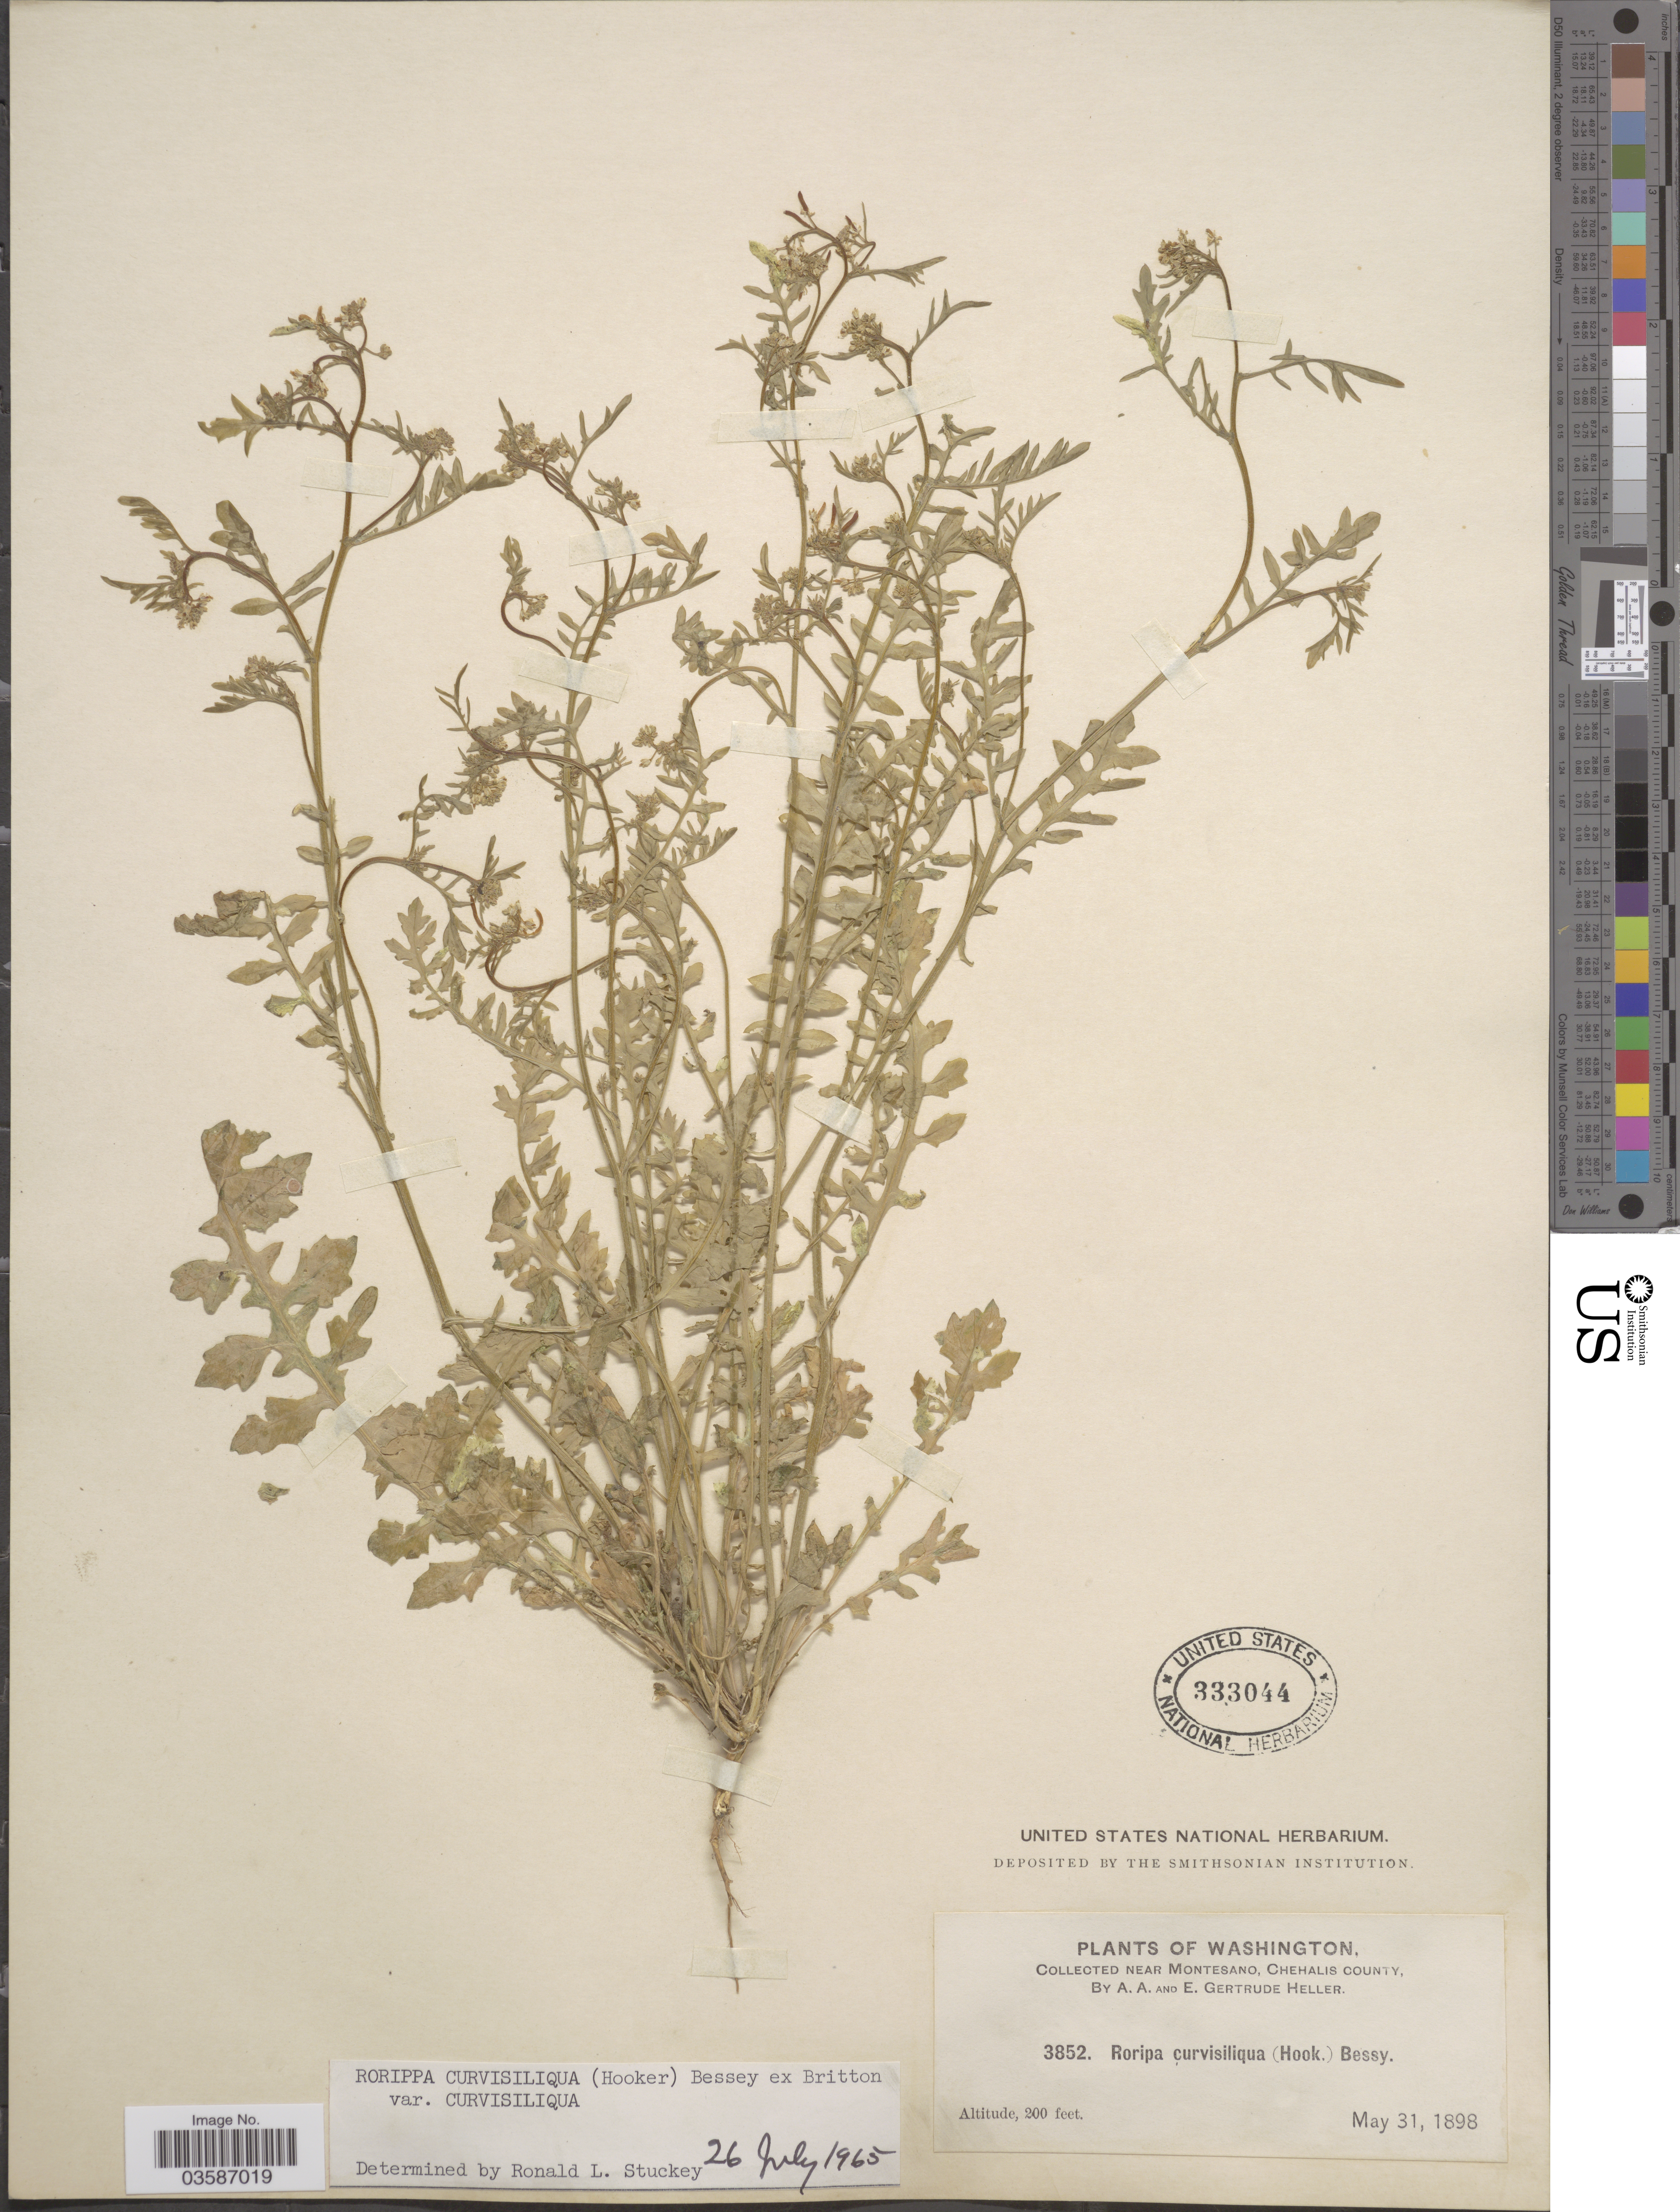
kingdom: Plantae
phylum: Tracheophyta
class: Magnoliopsida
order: Brassicales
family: Brassicaceae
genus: Rorippa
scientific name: Rorippa curvisiliqua var. curvisiliqua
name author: (Hook.) Bessey ex Britton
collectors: A. A. Heller & E. G. Heller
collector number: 3852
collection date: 1898-05-31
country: United States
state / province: Washington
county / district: Grays Harbor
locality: Near Montesano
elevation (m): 61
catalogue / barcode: US 333044